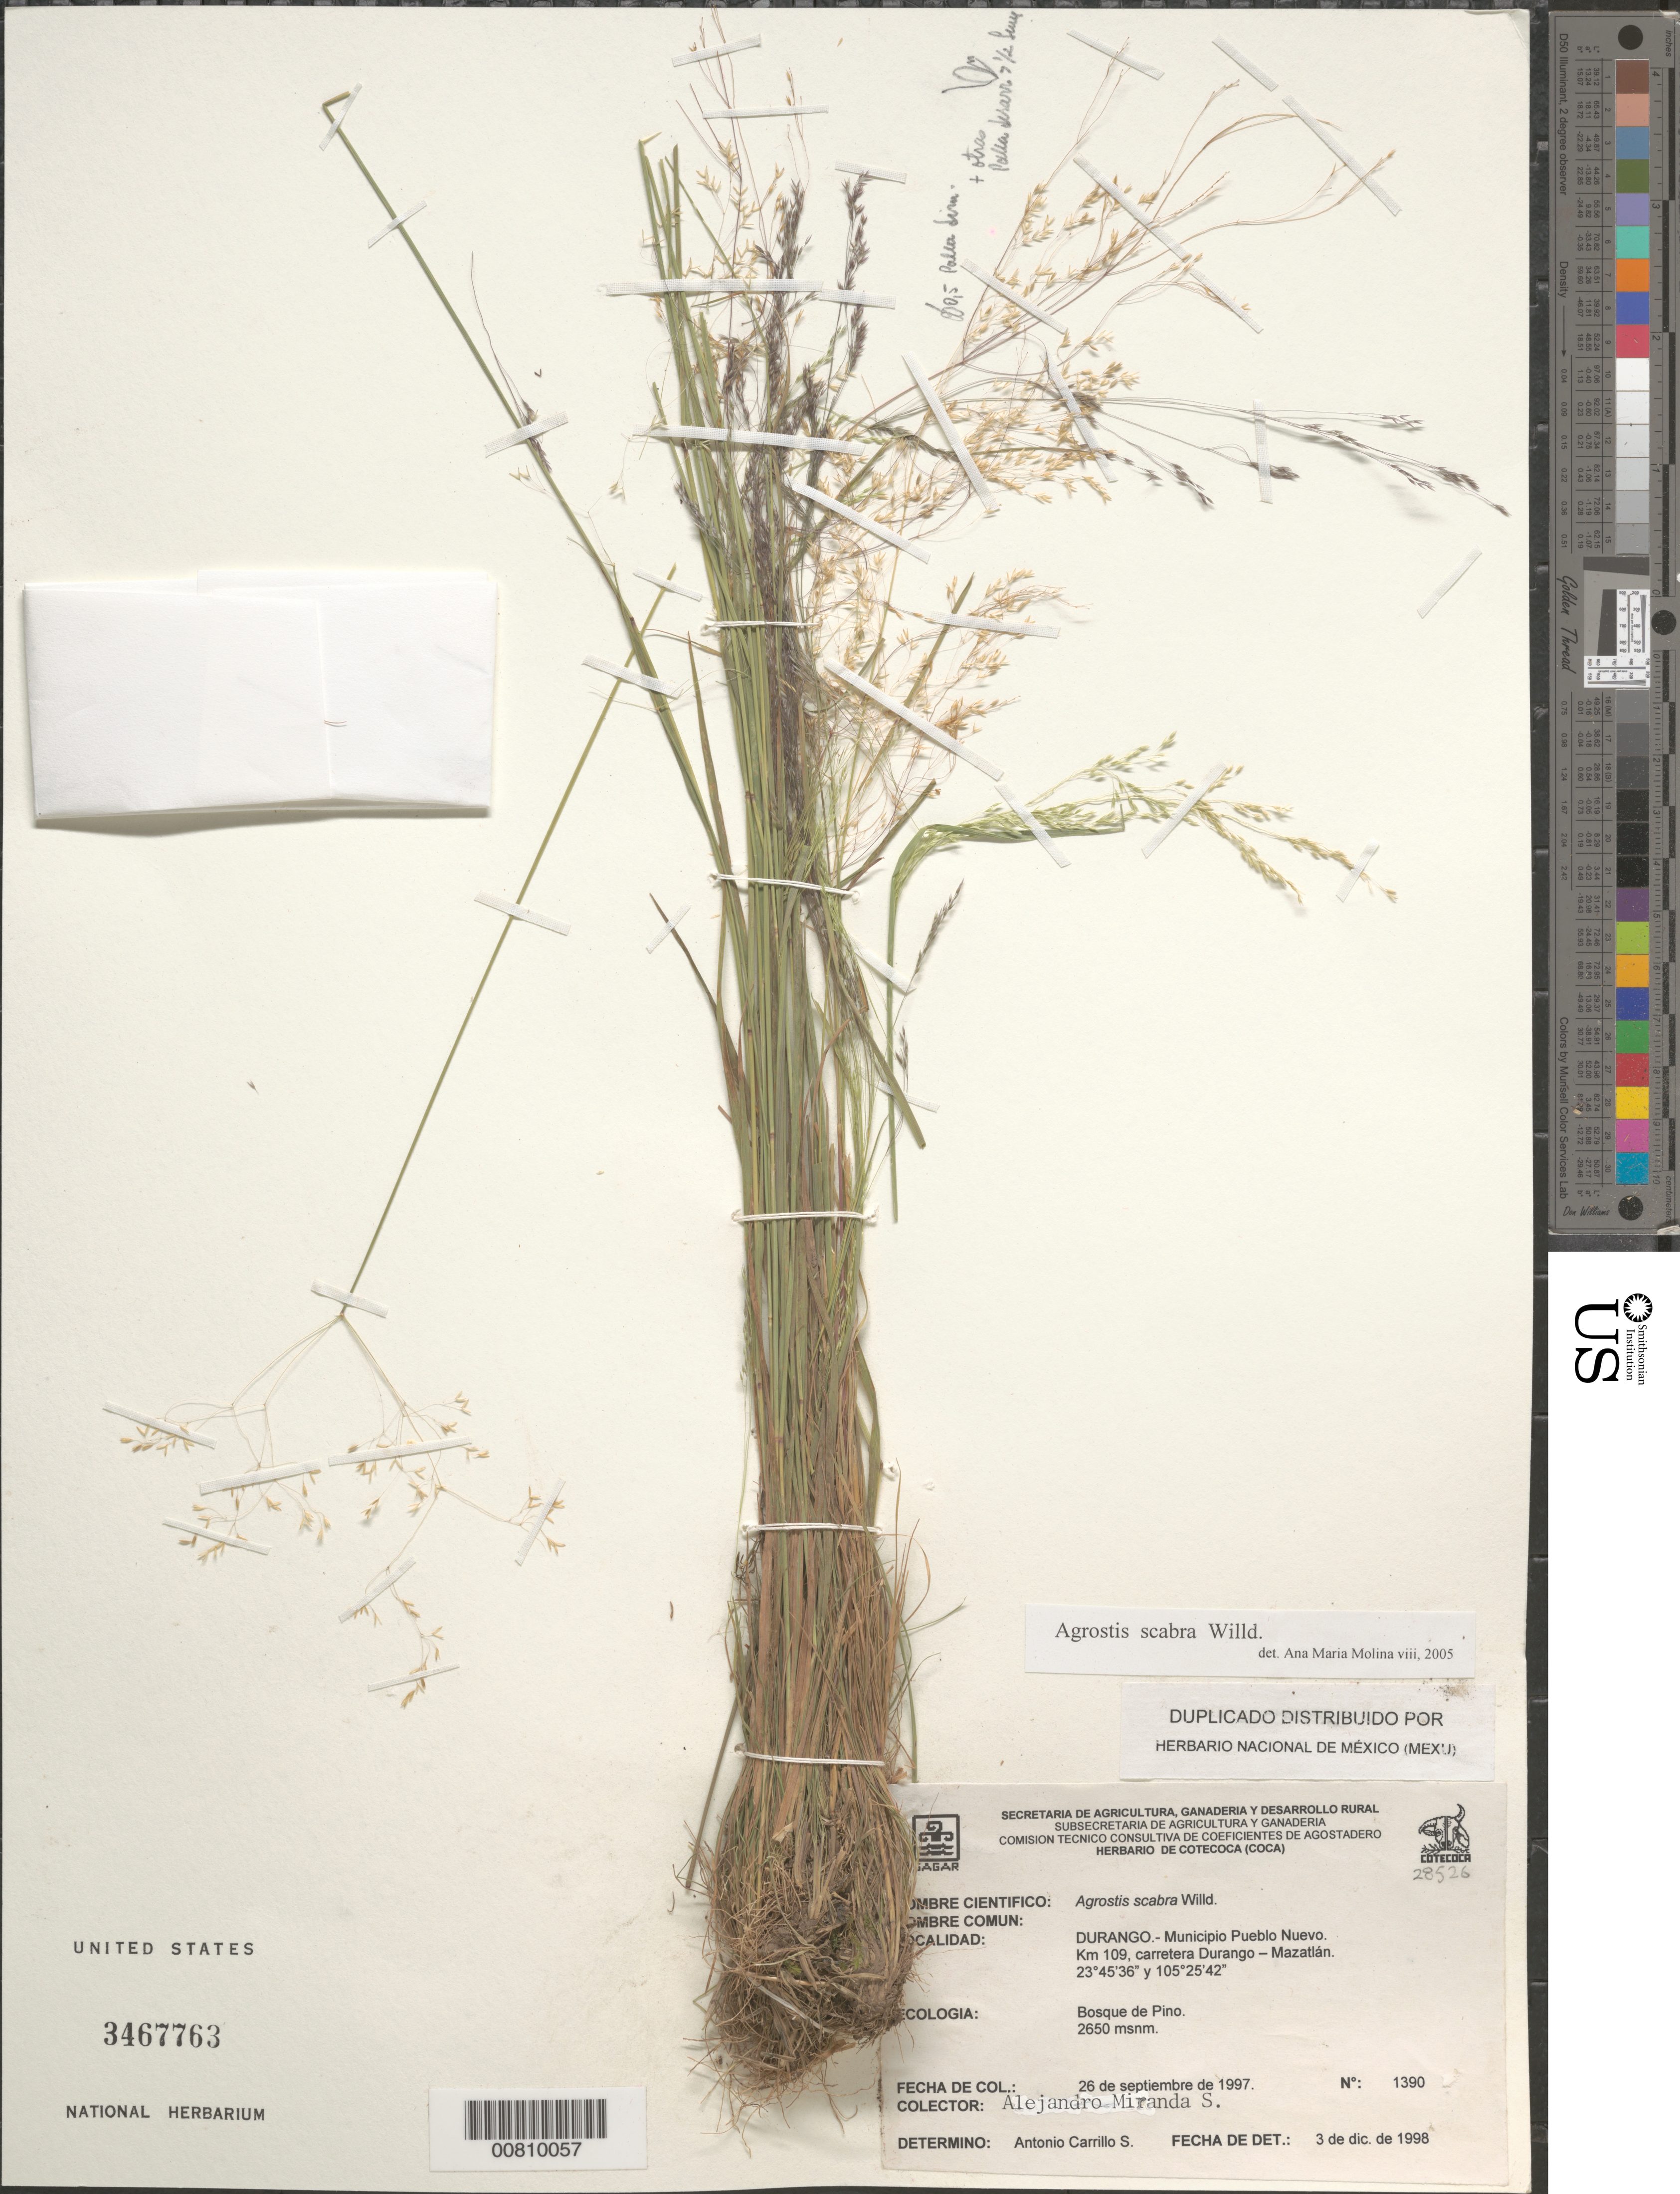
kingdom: Plantae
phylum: Tracheophyta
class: Liliopsida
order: Poales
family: Poaceae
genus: Agrostis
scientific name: Agrostis scabra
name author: Willd.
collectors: J. A. Miranda S.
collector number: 1390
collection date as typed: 26 Sep 1998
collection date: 1998-09-26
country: Mexico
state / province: Durango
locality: Carretera Durango - Mazatlan.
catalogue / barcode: US 3467763